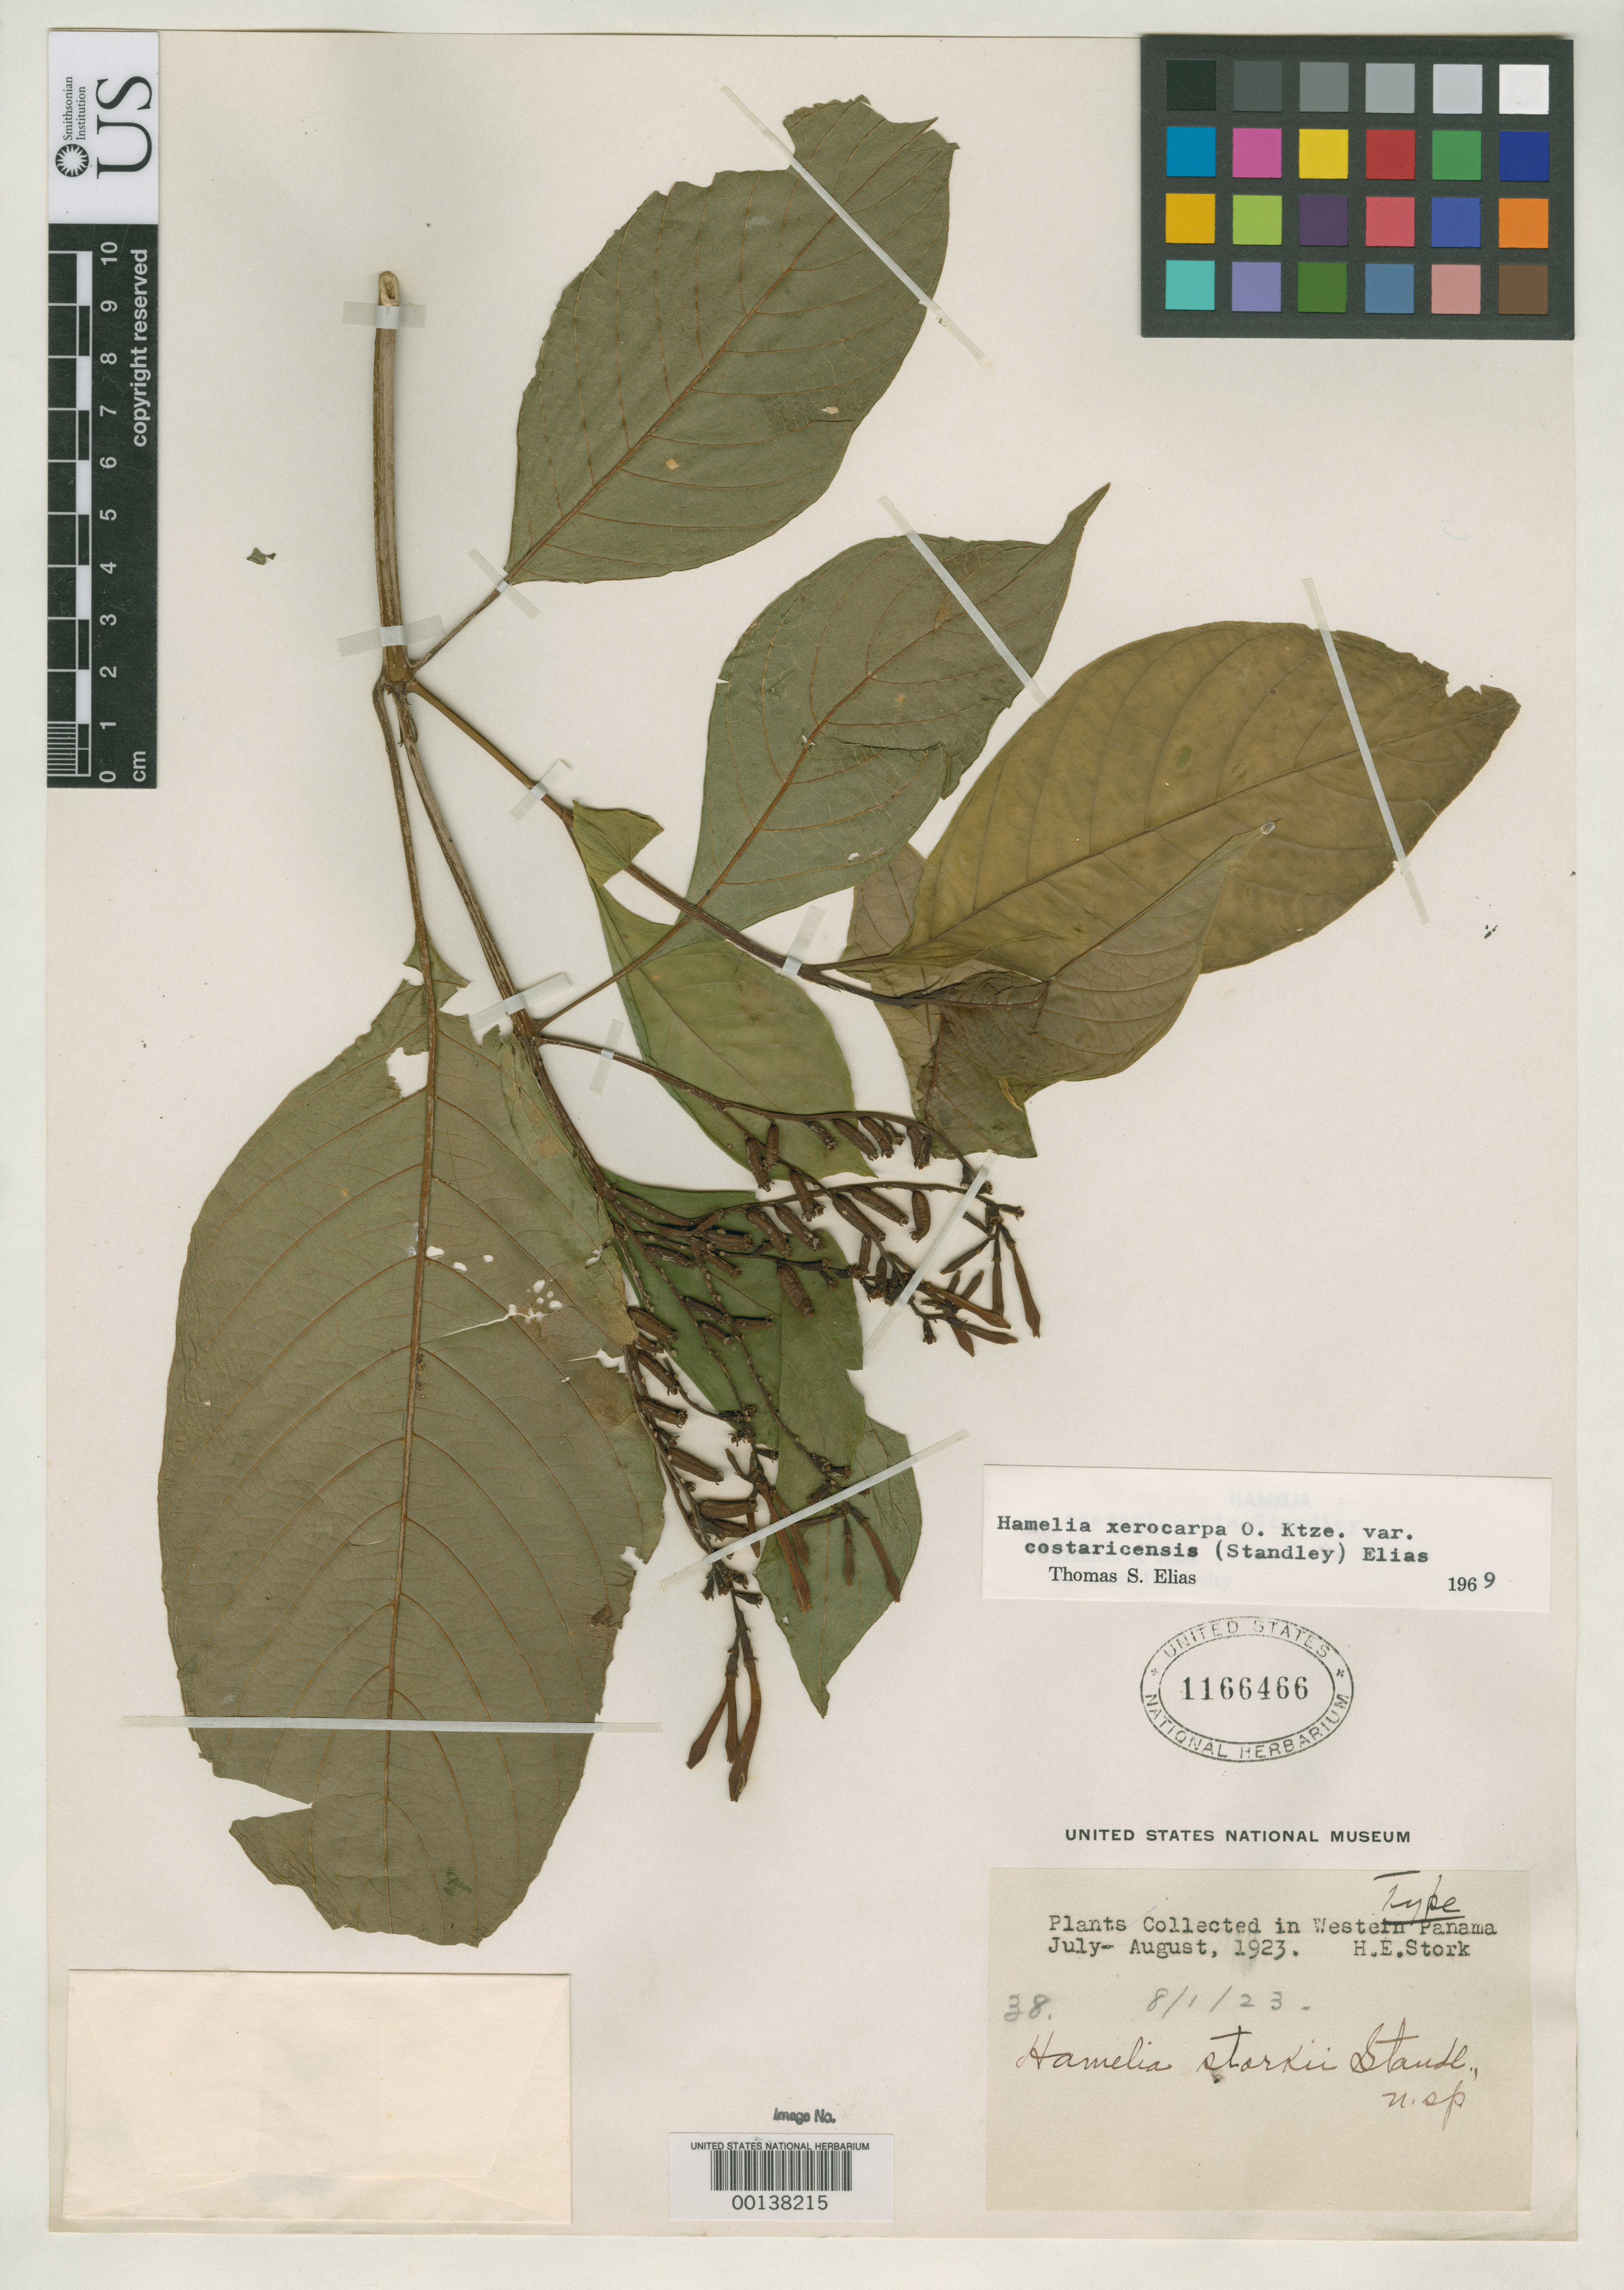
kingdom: Plantae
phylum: Tracheophyta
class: Magnoliopsida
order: Gentianales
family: Rubiaceae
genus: Hamelia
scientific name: Hamelia storkii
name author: Standl.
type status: Holotype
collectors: H. E. Stork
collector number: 38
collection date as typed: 01 Aug 1923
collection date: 1923-08-01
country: Panama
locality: Western Panama.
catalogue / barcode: US 1166466